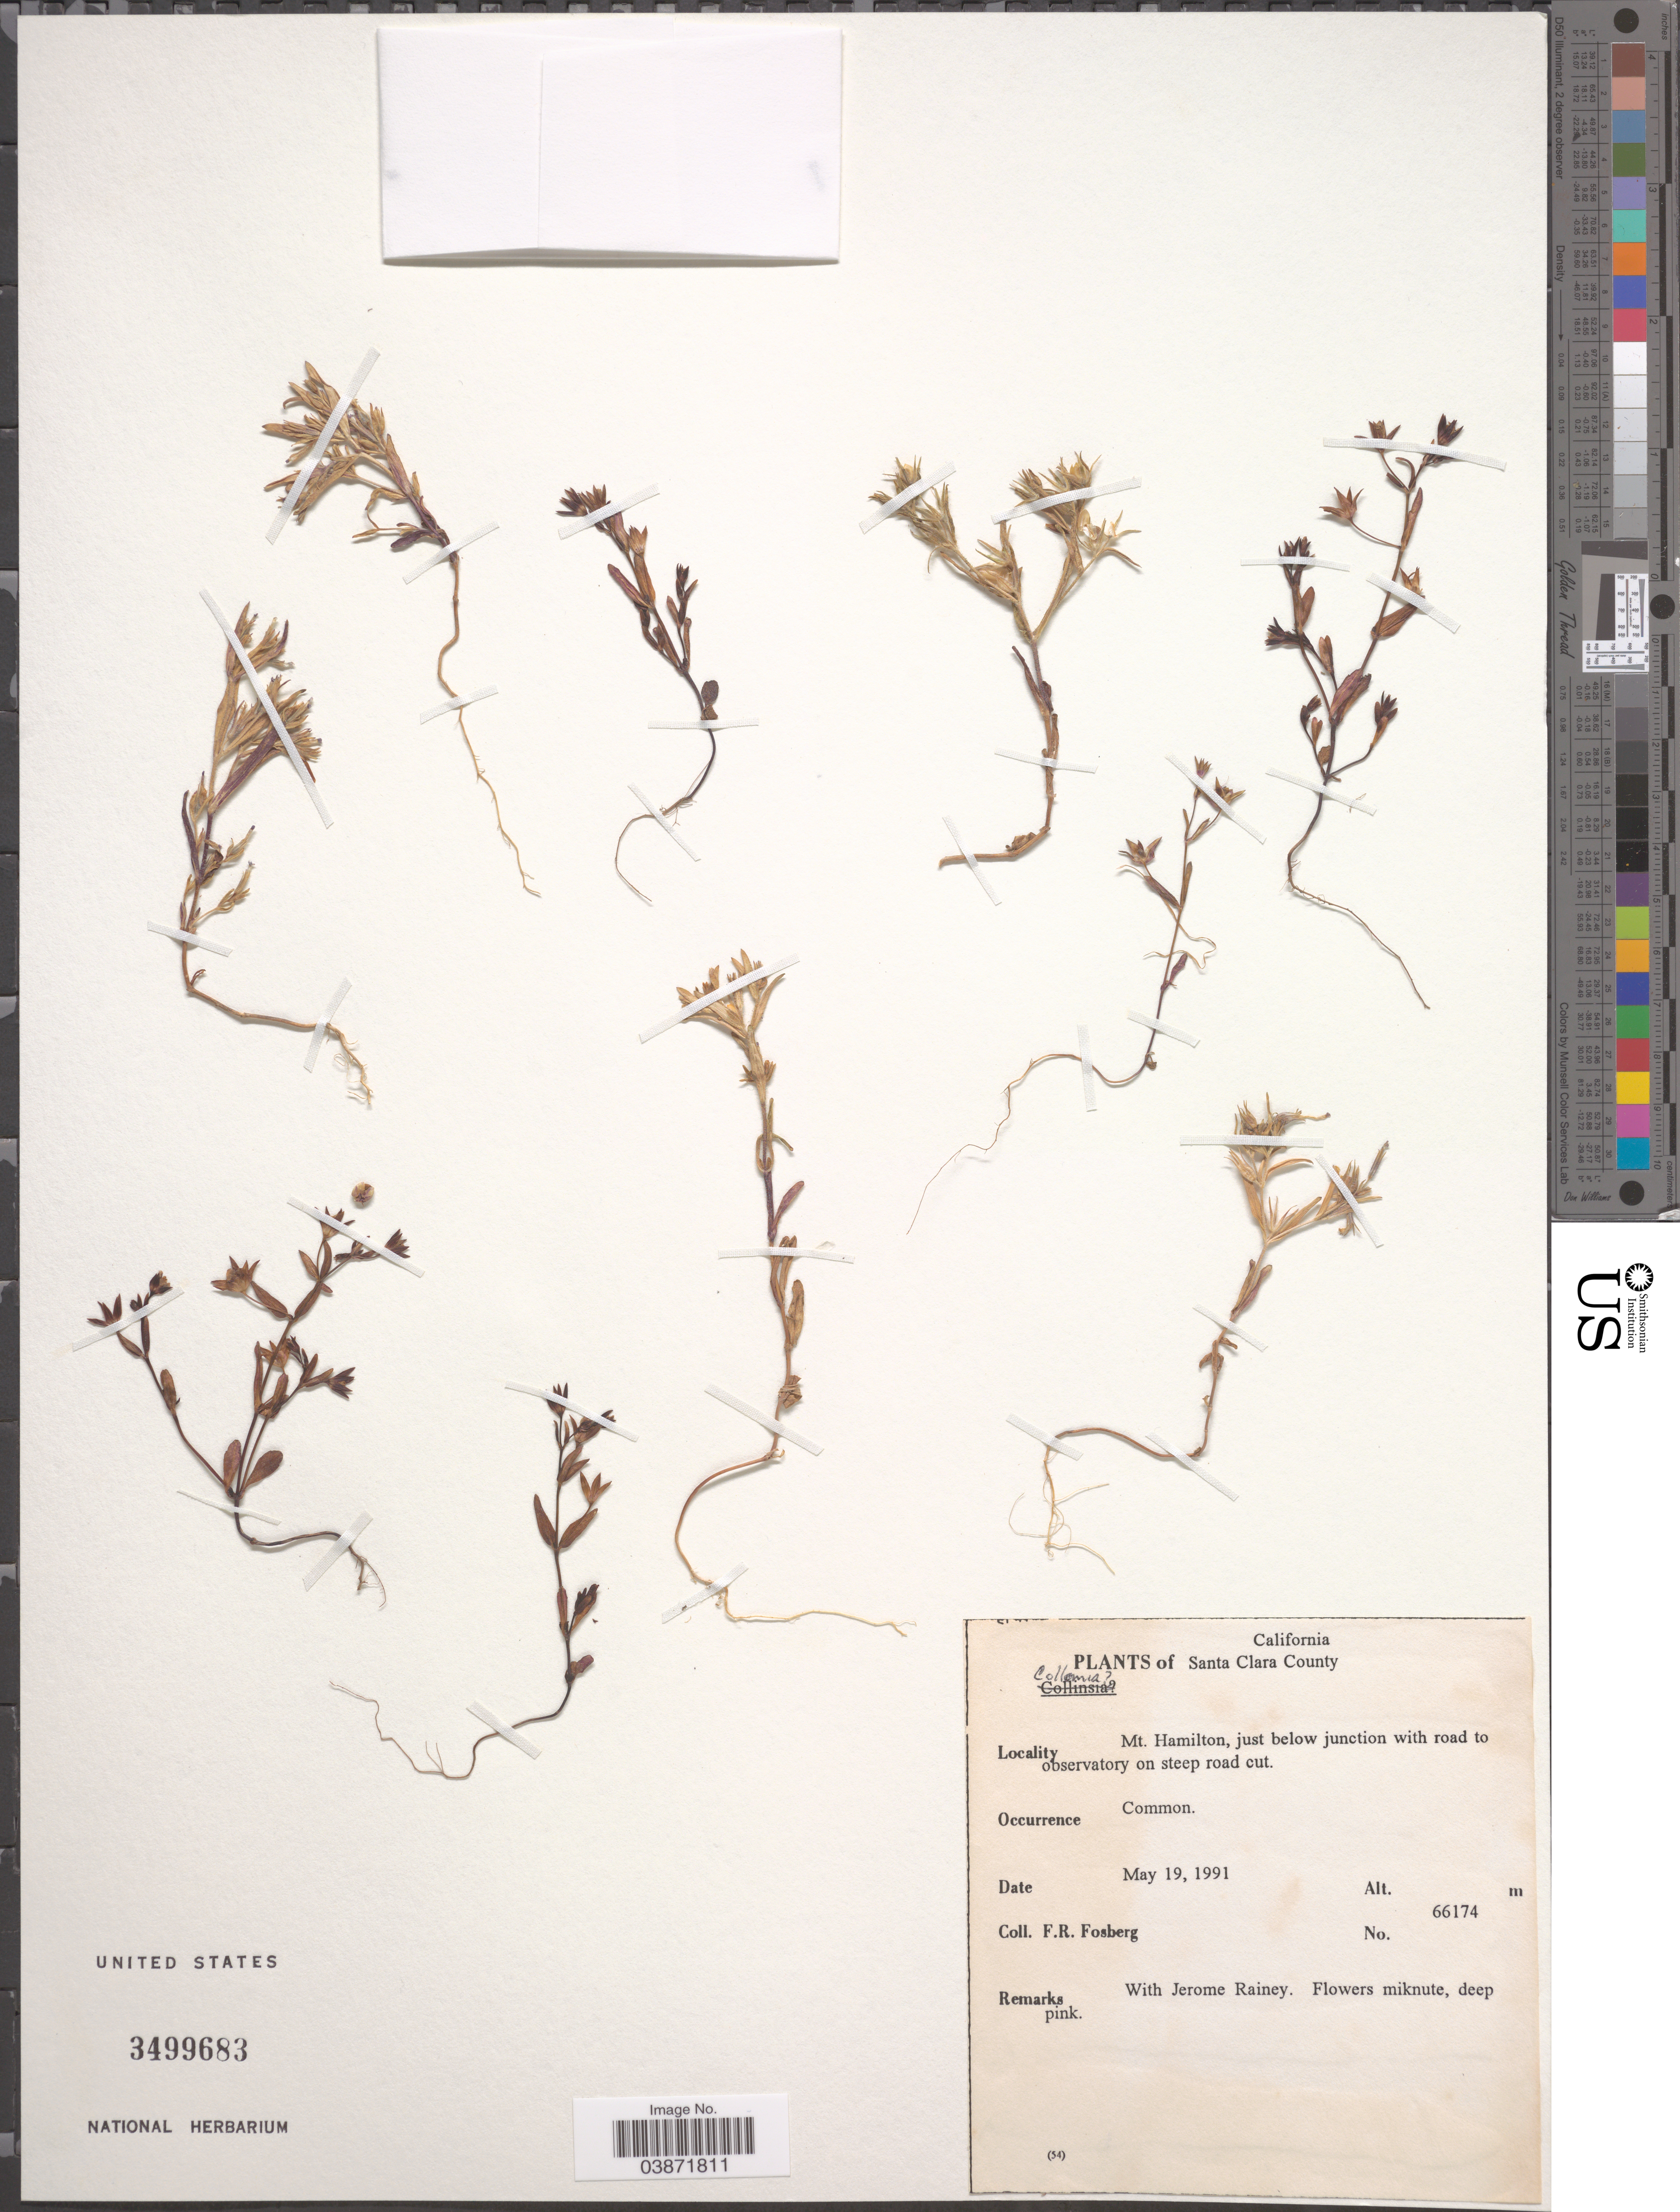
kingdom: Plantae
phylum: Tracheophyta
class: Magnoliopsida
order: Lamiales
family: Plantaginaceae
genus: Collinsia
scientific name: Collinsia sp.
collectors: F. R. Fosberg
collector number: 66174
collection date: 1991-05-19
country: United States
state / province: California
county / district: Santa Clara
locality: Santa Clara County. Mt. Hamilton, just below junction with road to observatory.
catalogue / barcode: US 3499683